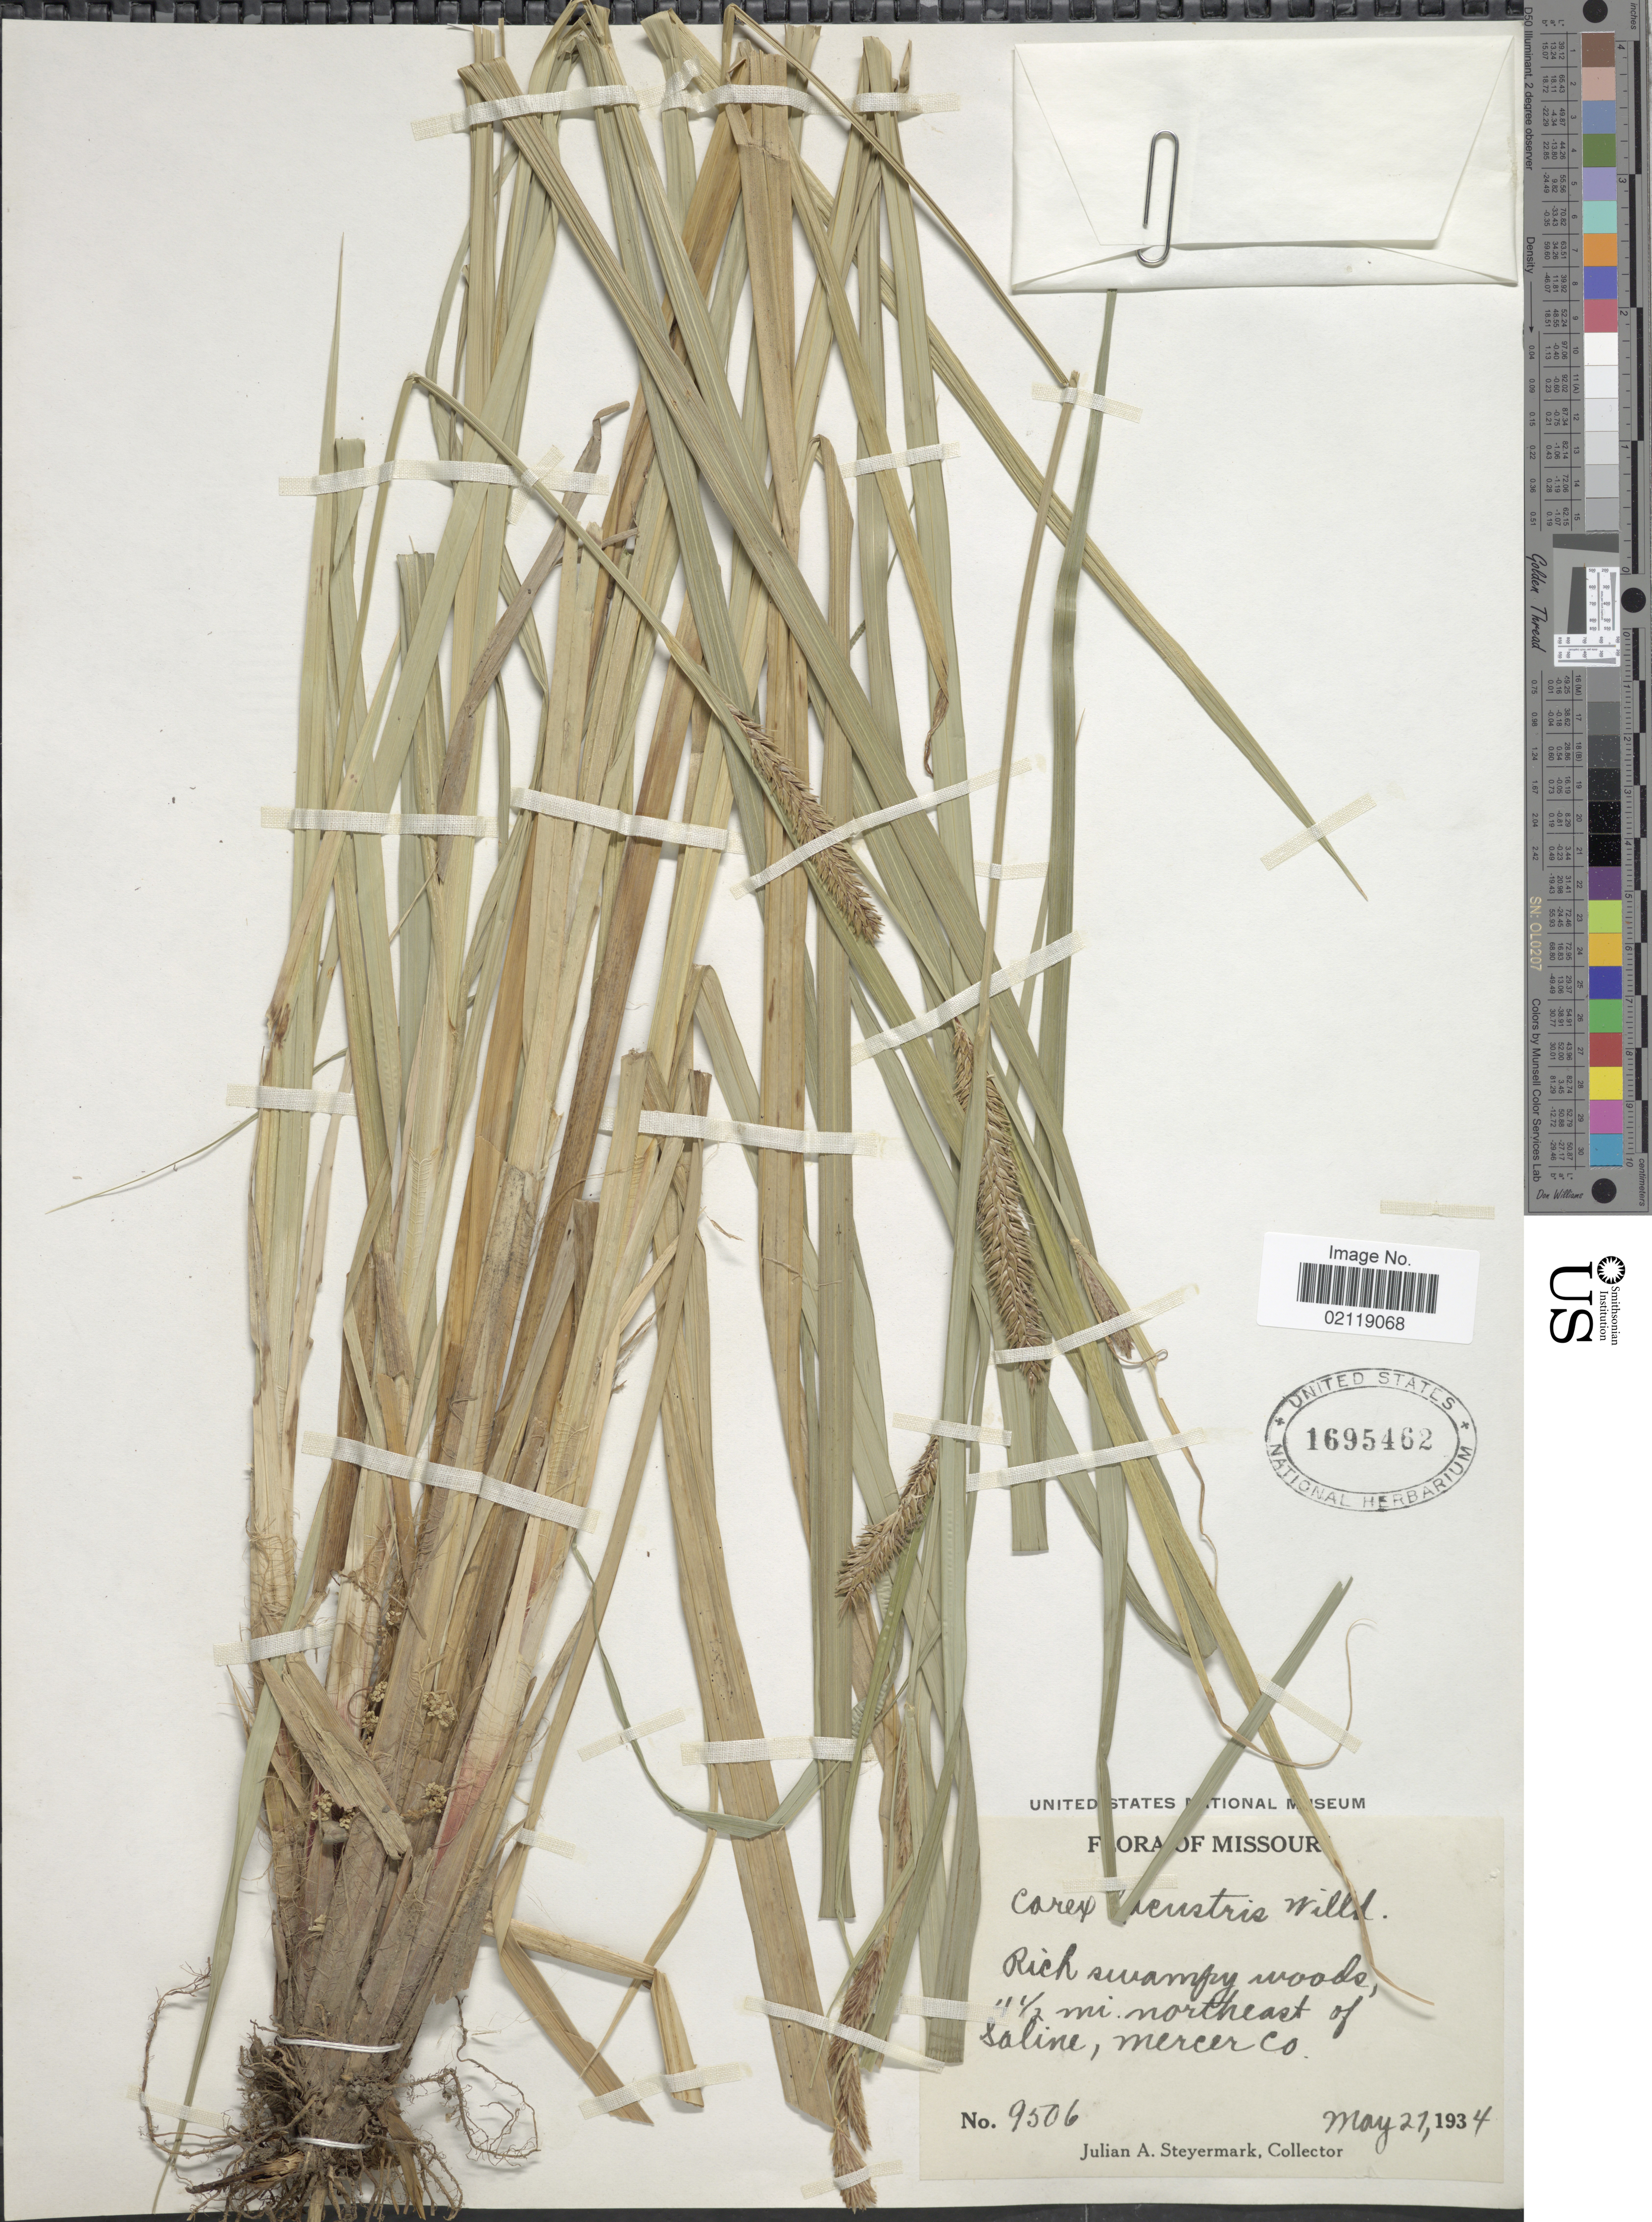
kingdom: Plantae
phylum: Tracheophyta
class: Liliopsida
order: Poales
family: Cyperaceae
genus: Carex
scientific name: Carex lacustris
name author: Willd.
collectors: J. Steyermark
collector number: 9506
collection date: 1934-05-27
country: United States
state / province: Missouri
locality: Rich swampy wods, 4 1/2 mi. northeast of Saline, Mercer Co.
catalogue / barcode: US 1695462